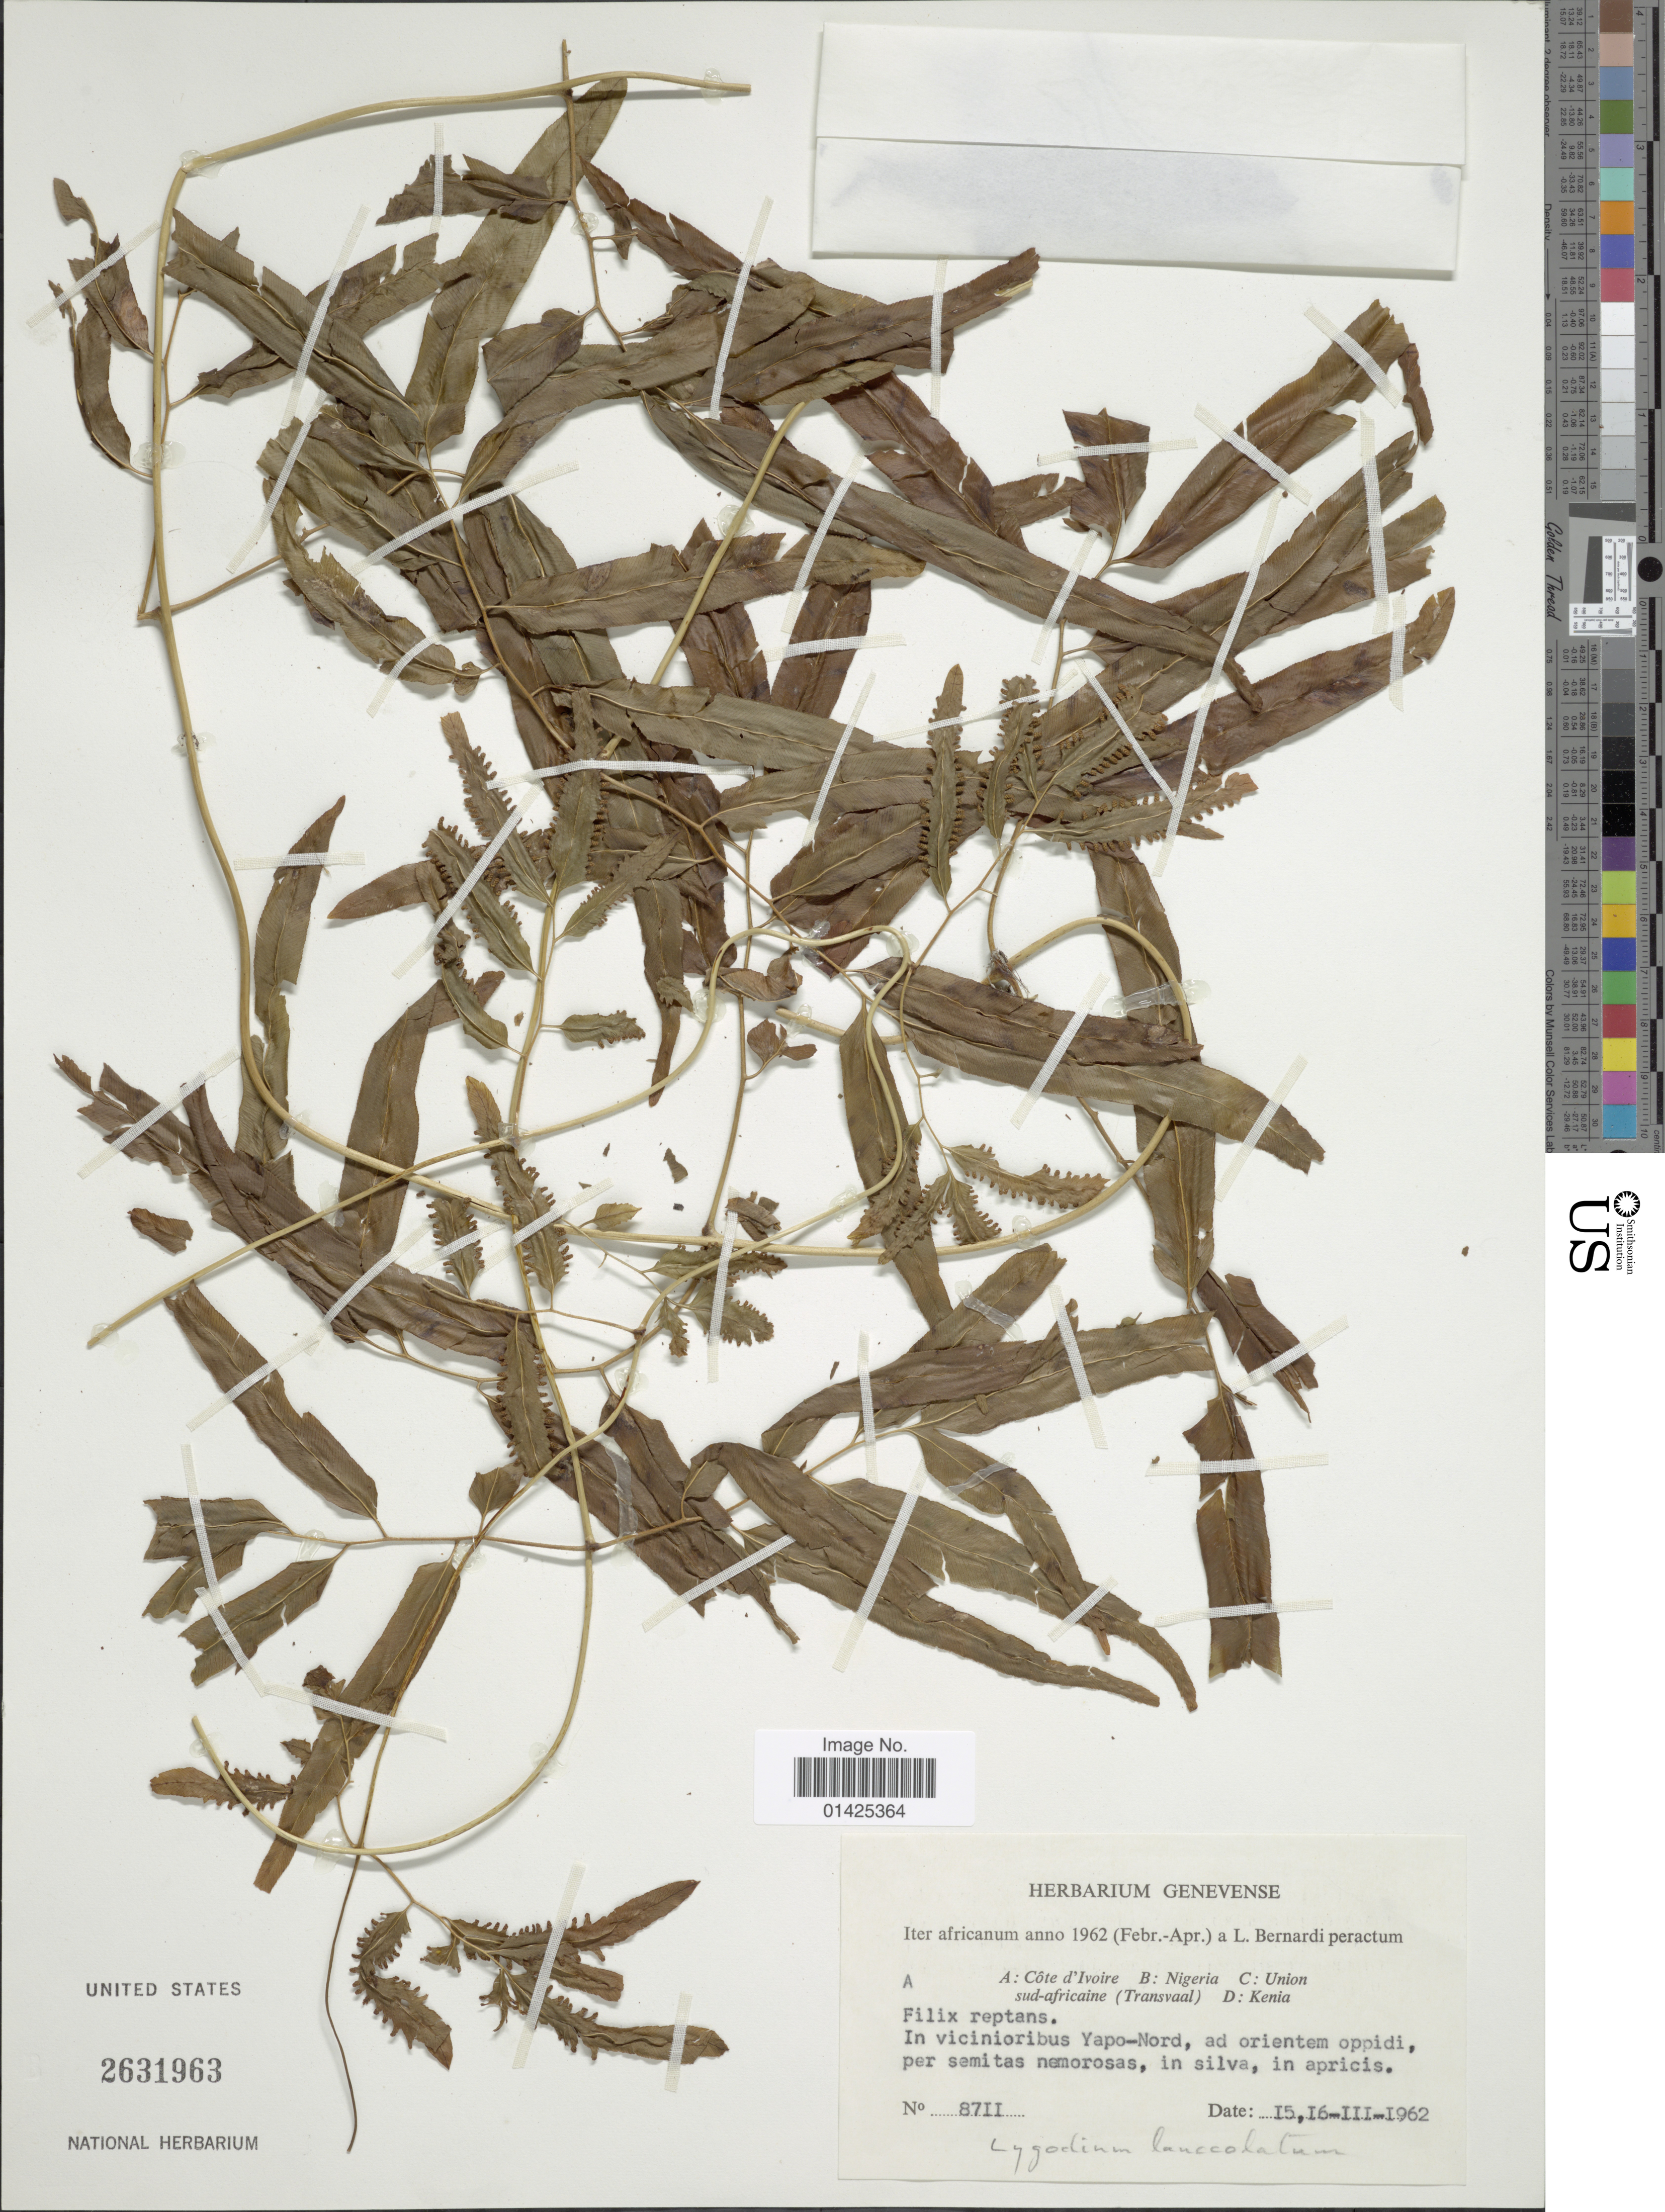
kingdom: Plantae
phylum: Tracheophyta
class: Polypodiopsida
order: Schizaeales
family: Lygodiaceae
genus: Lygodium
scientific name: Lygodium lanceolatum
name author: Desv.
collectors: L. Bernardi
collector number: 8711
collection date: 1962-03-15/1962-03-16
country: Ivory Coast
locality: In vicinioribus Yapo-Nord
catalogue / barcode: US 2631963